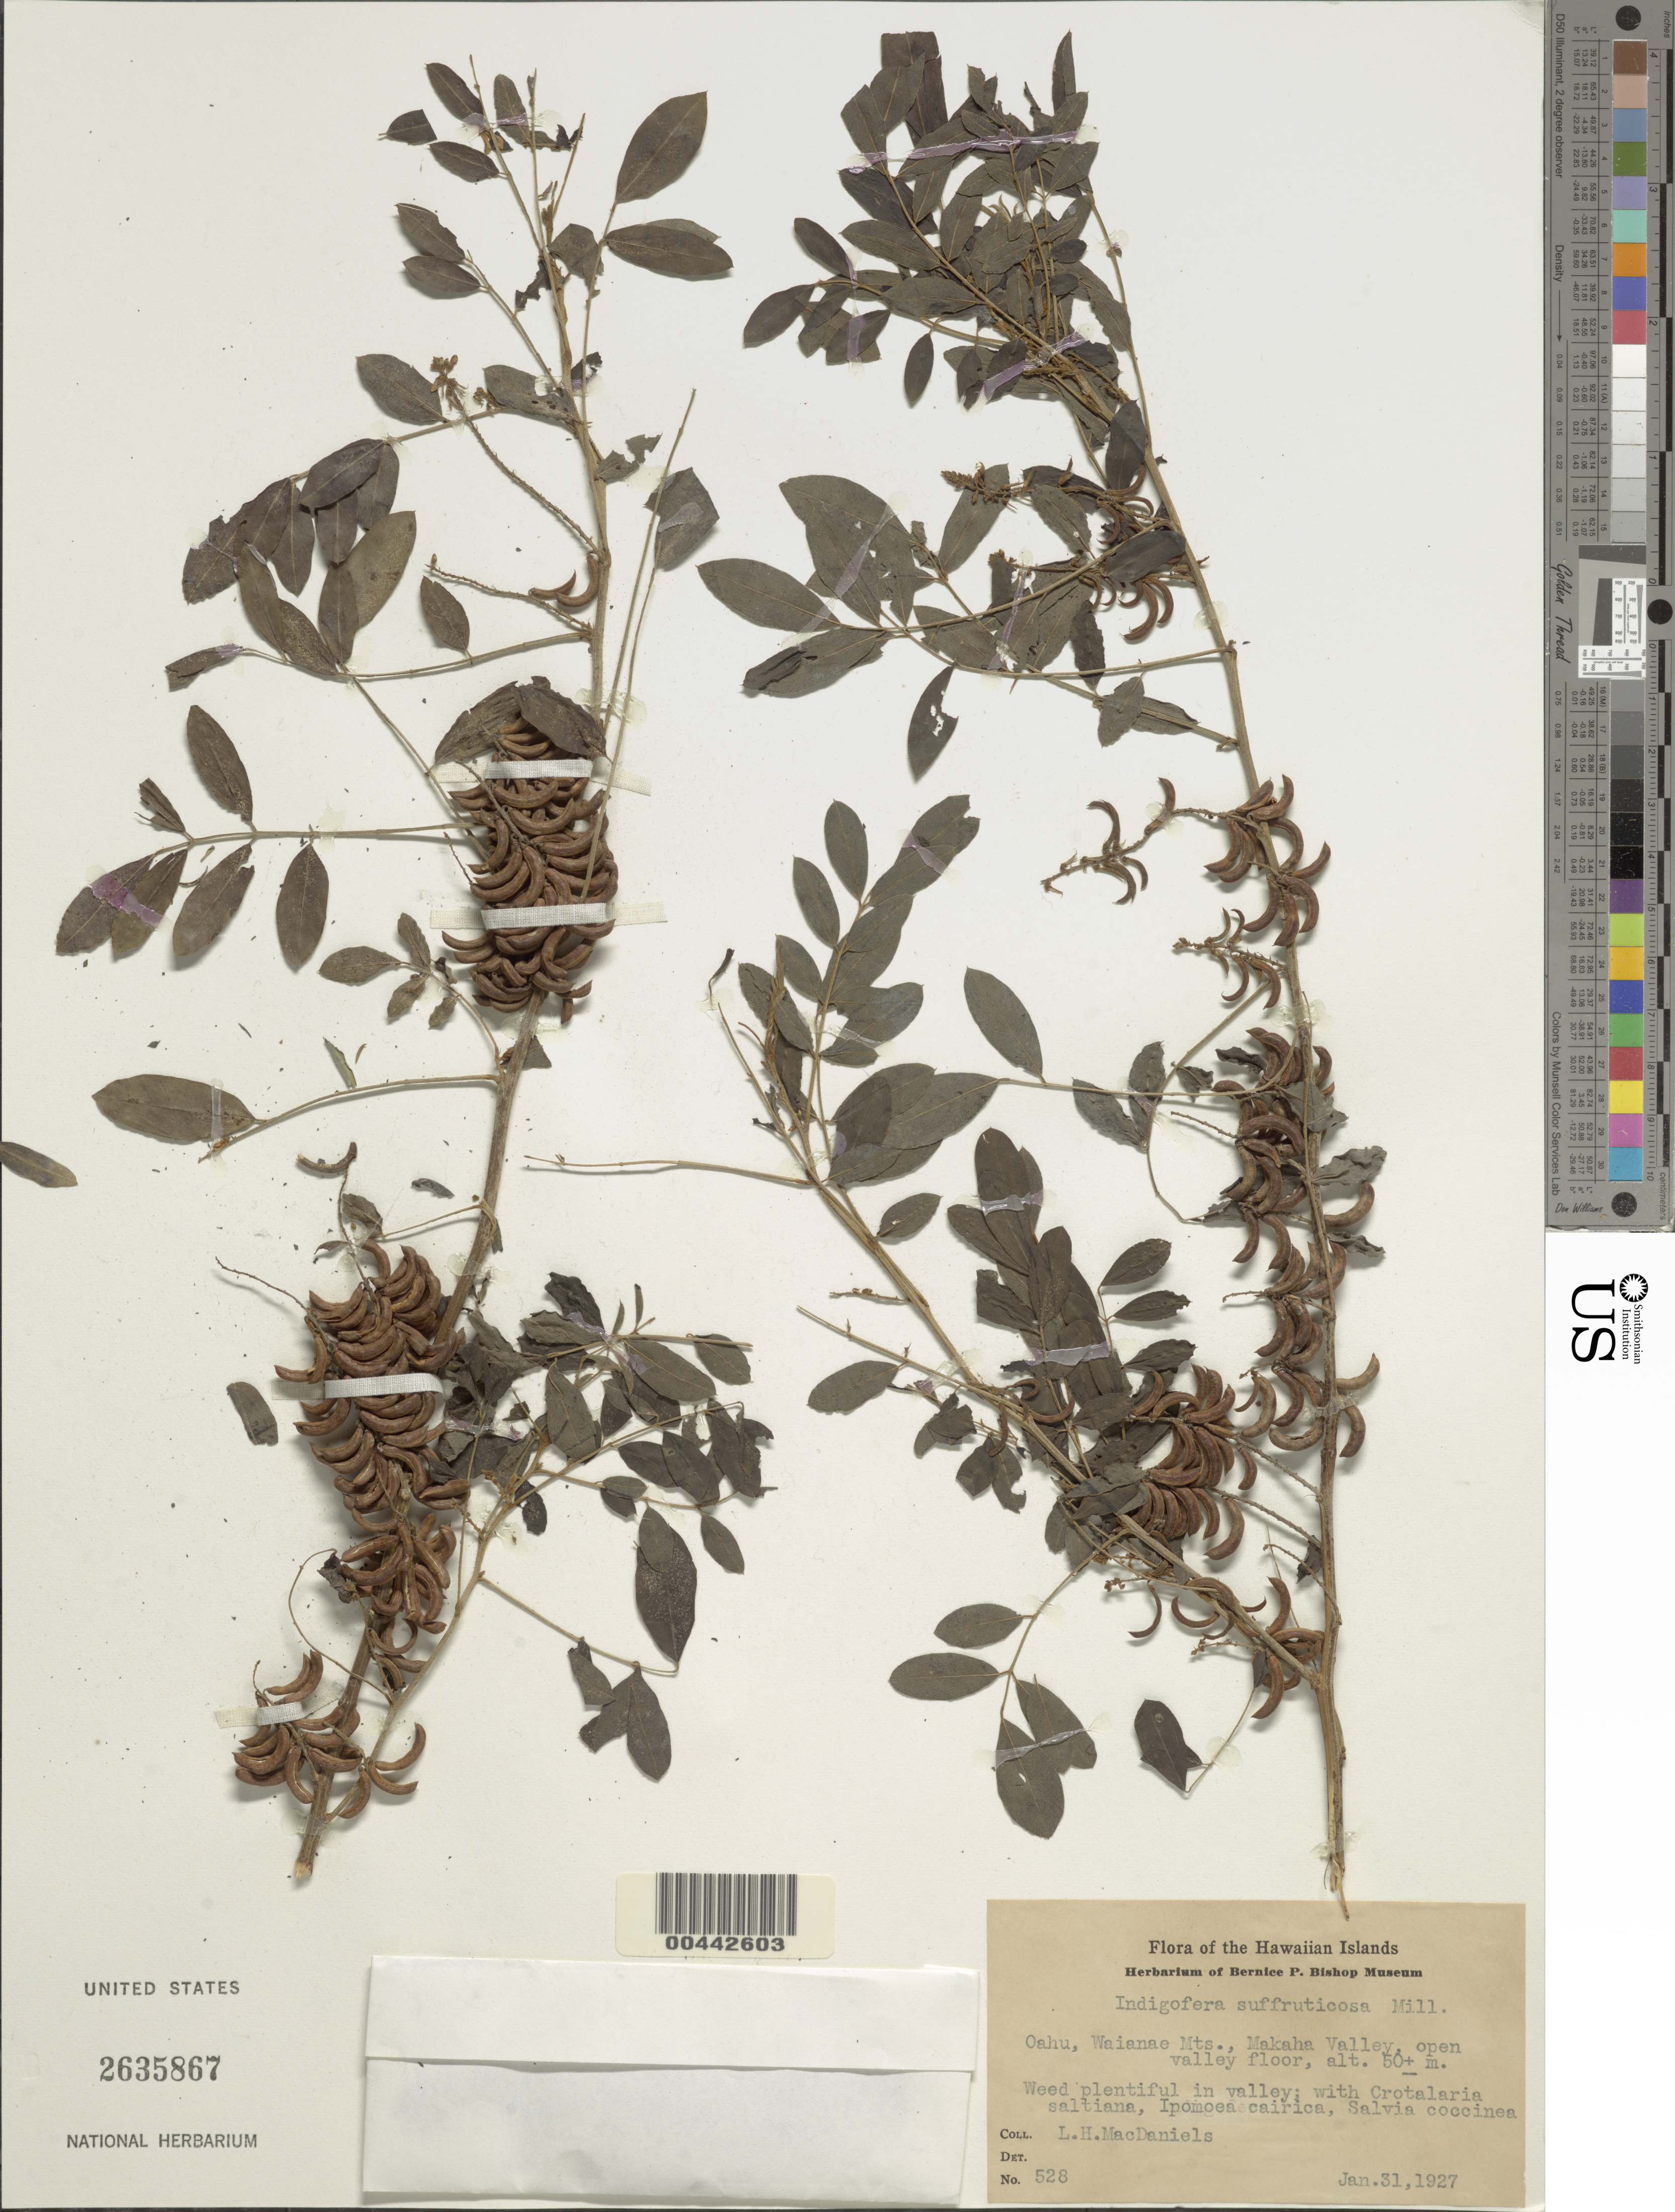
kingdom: Plantae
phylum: Tracheophyta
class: Magnoliopsida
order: Fabales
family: Fabaceae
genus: Indigofera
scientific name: Indigofera suffruticosa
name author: Mill.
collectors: L. MacDaniels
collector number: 528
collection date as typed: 31 Jan 1927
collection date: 1927-01-31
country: United States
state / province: Hawaii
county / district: Honolulu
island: Oahu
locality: Waianae Mts., Makaha Valley, open valley floor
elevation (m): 50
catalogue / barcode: US 2635867